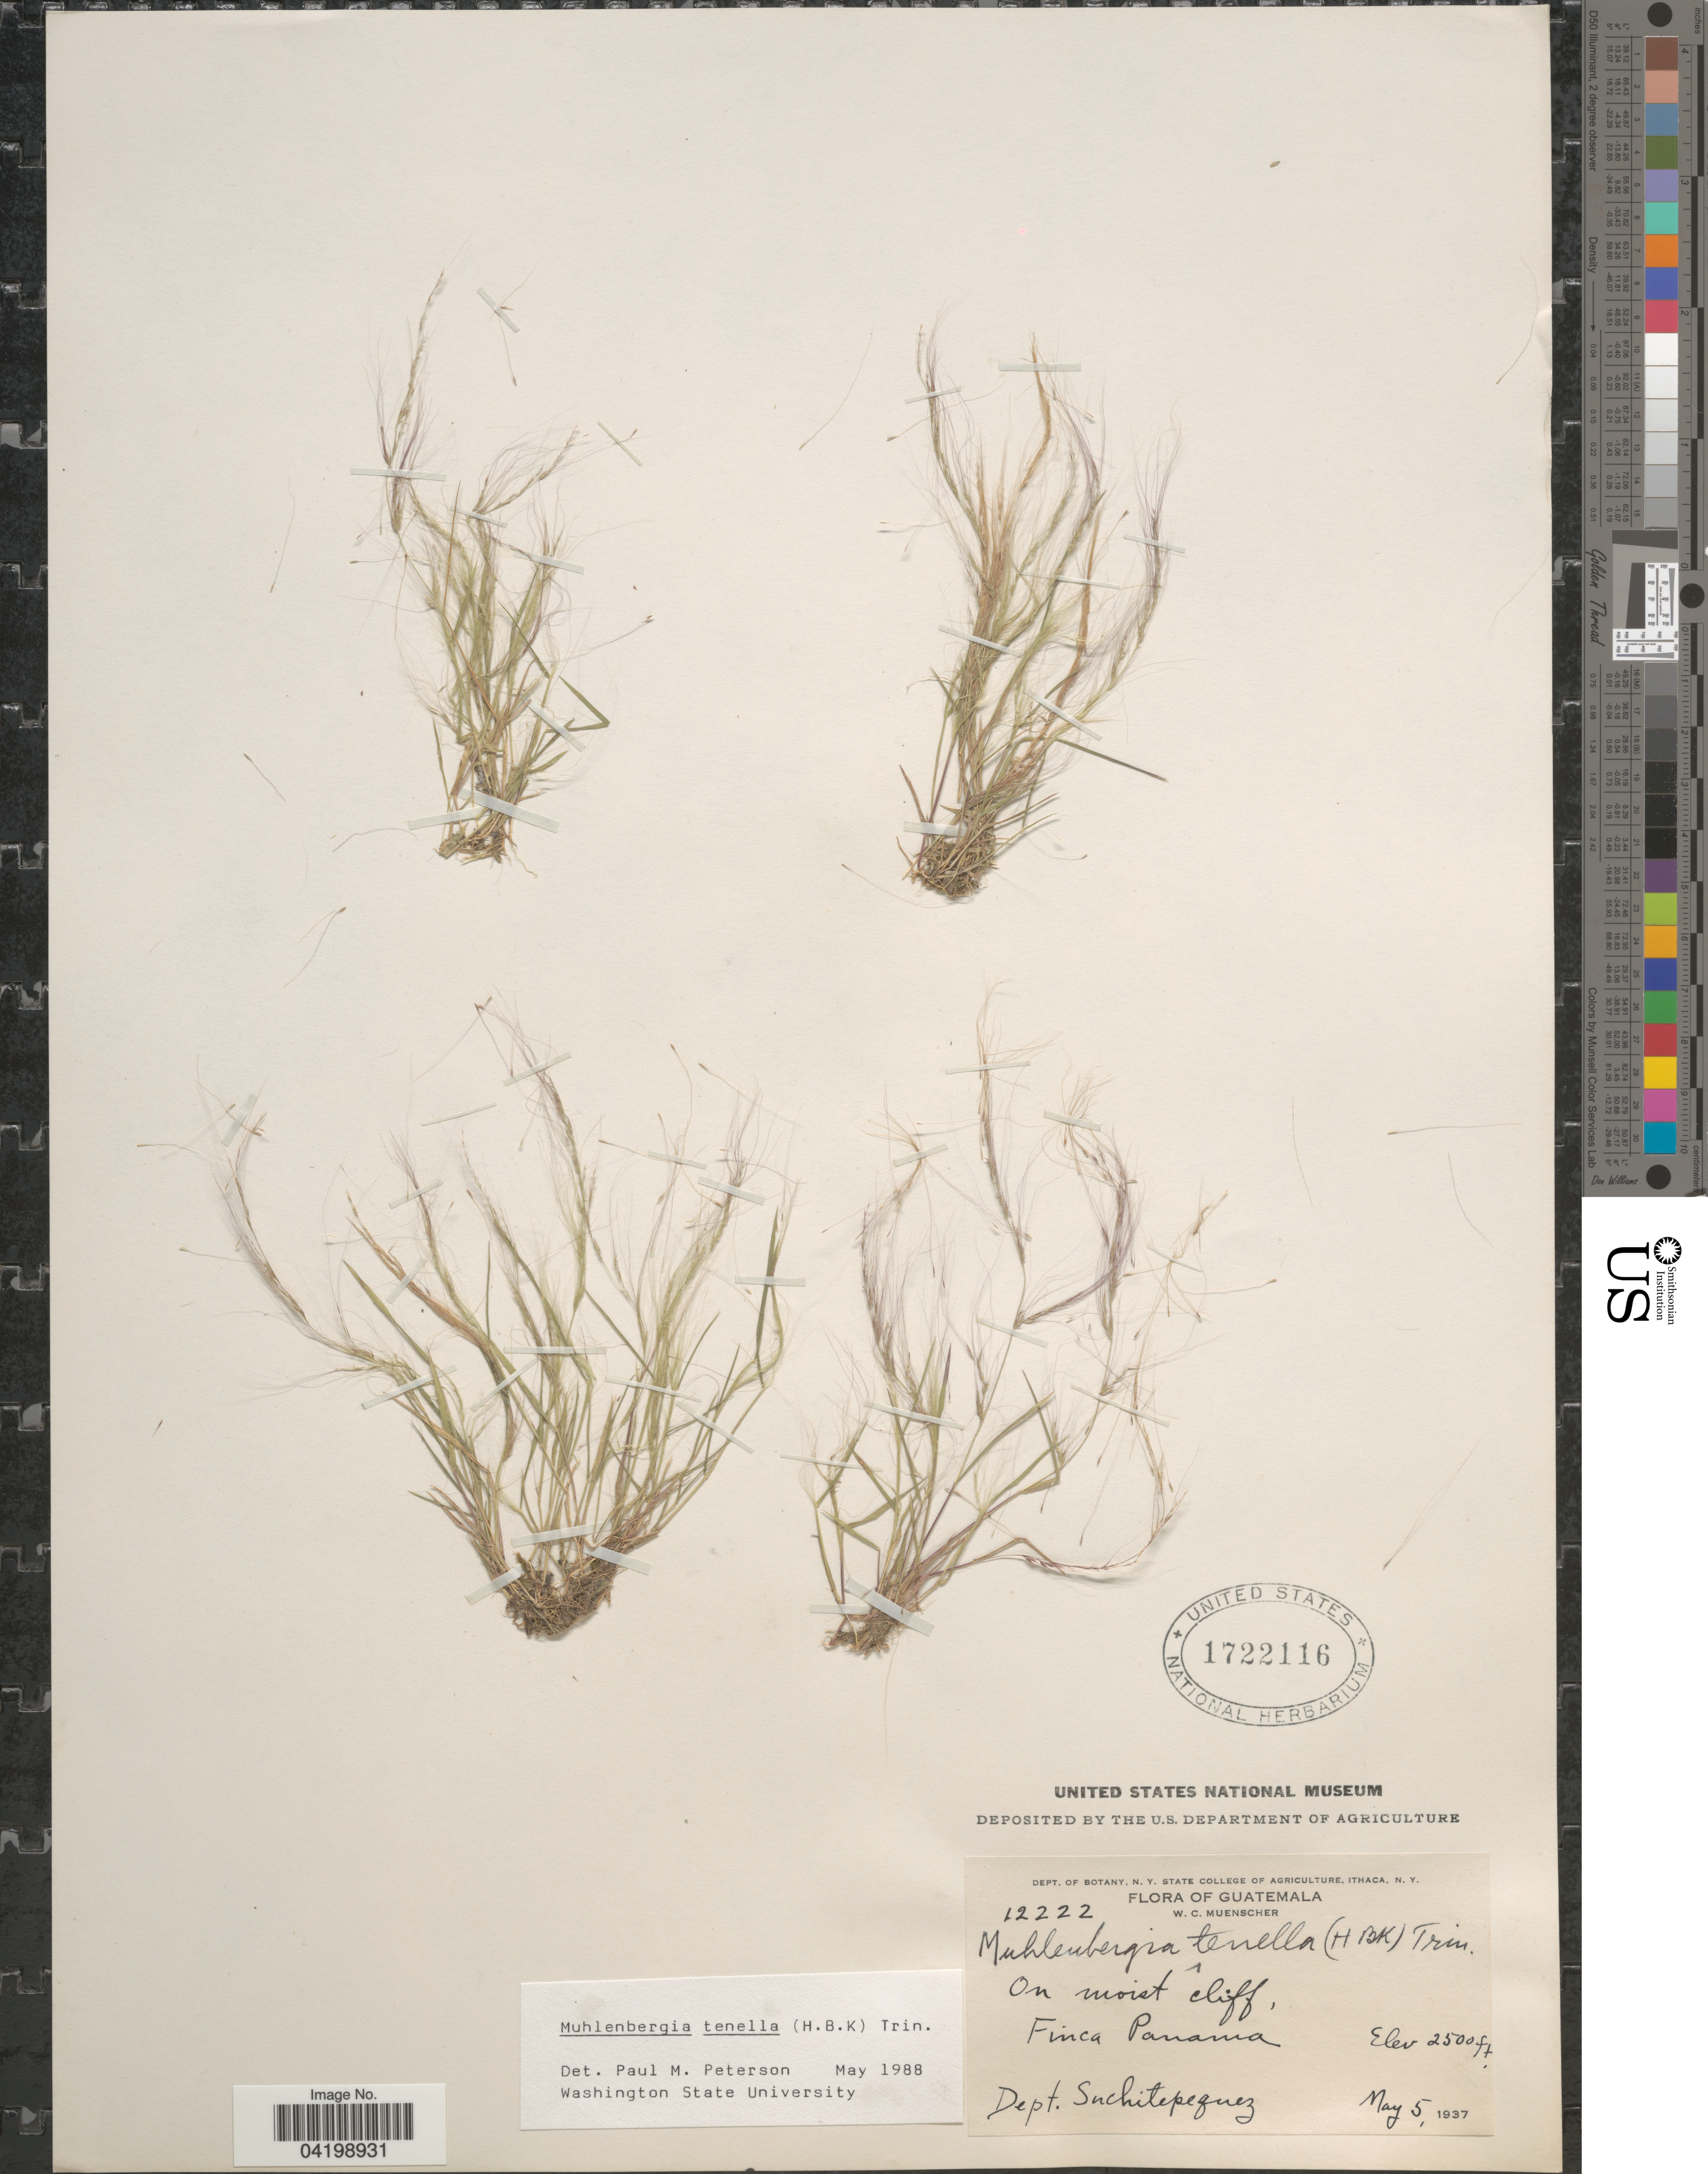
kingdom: Plantae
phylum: Tracheophyta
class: Liliopsida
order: Poales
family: Poaceae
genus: Muhlenbergia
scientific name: Muhlenbergia tenella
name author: (Kunth) Trin.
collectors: W. Muenscher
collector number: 12222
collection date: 1937-05-05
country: Guatemala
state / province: Suchitepequez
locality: Finca Panama. Dept. Suchitepequez.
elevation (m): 762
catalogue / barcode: US 1722116